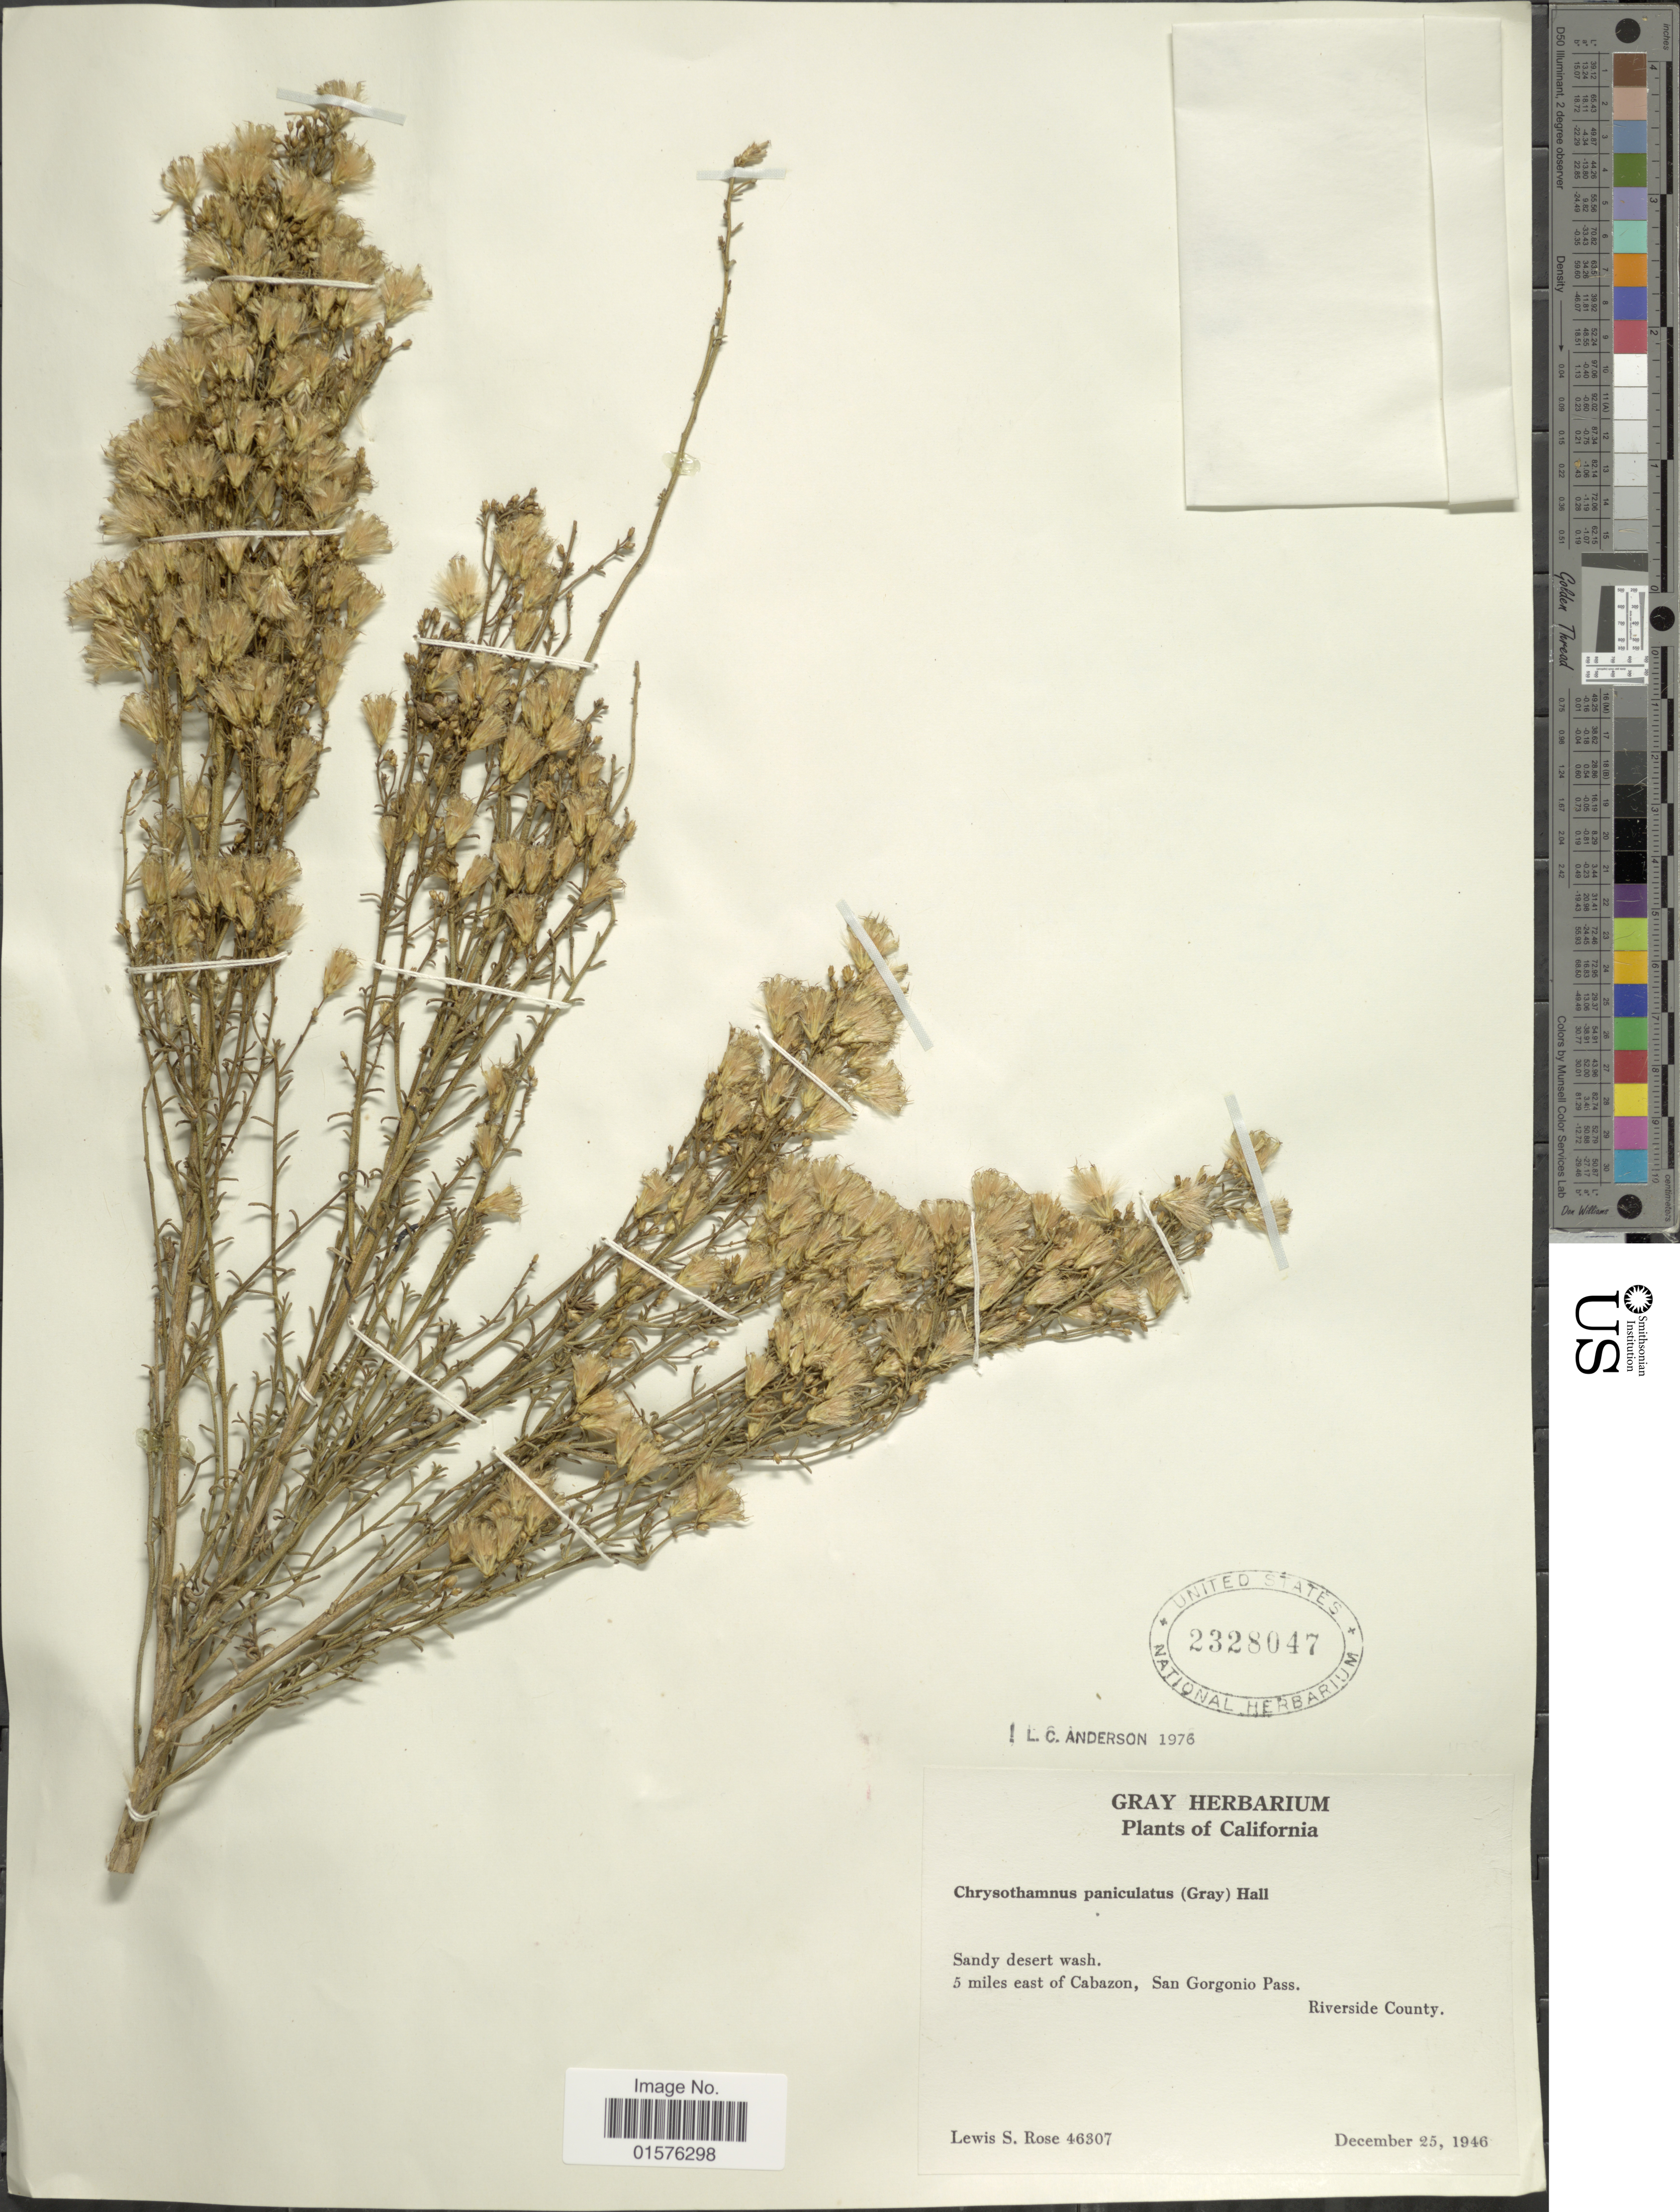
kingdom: Plantae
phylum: Tracheophyta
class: Magnoliopsida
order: Asterales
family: Asteraceae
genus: Ericameria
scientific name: Ericameria paniculata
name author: (A. Gray) Rydb.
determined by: Urbatsch, Lowell E., Curator (LSU), Louisiana State University (UNITED STATES)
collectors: L. S. Rose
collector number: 46307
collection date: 1946-12-25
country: United States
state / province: California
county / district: Riverside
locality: Riverside County, 5 miles east of Cabazon, San Gorgonio Pass.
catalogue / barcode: US 2328047